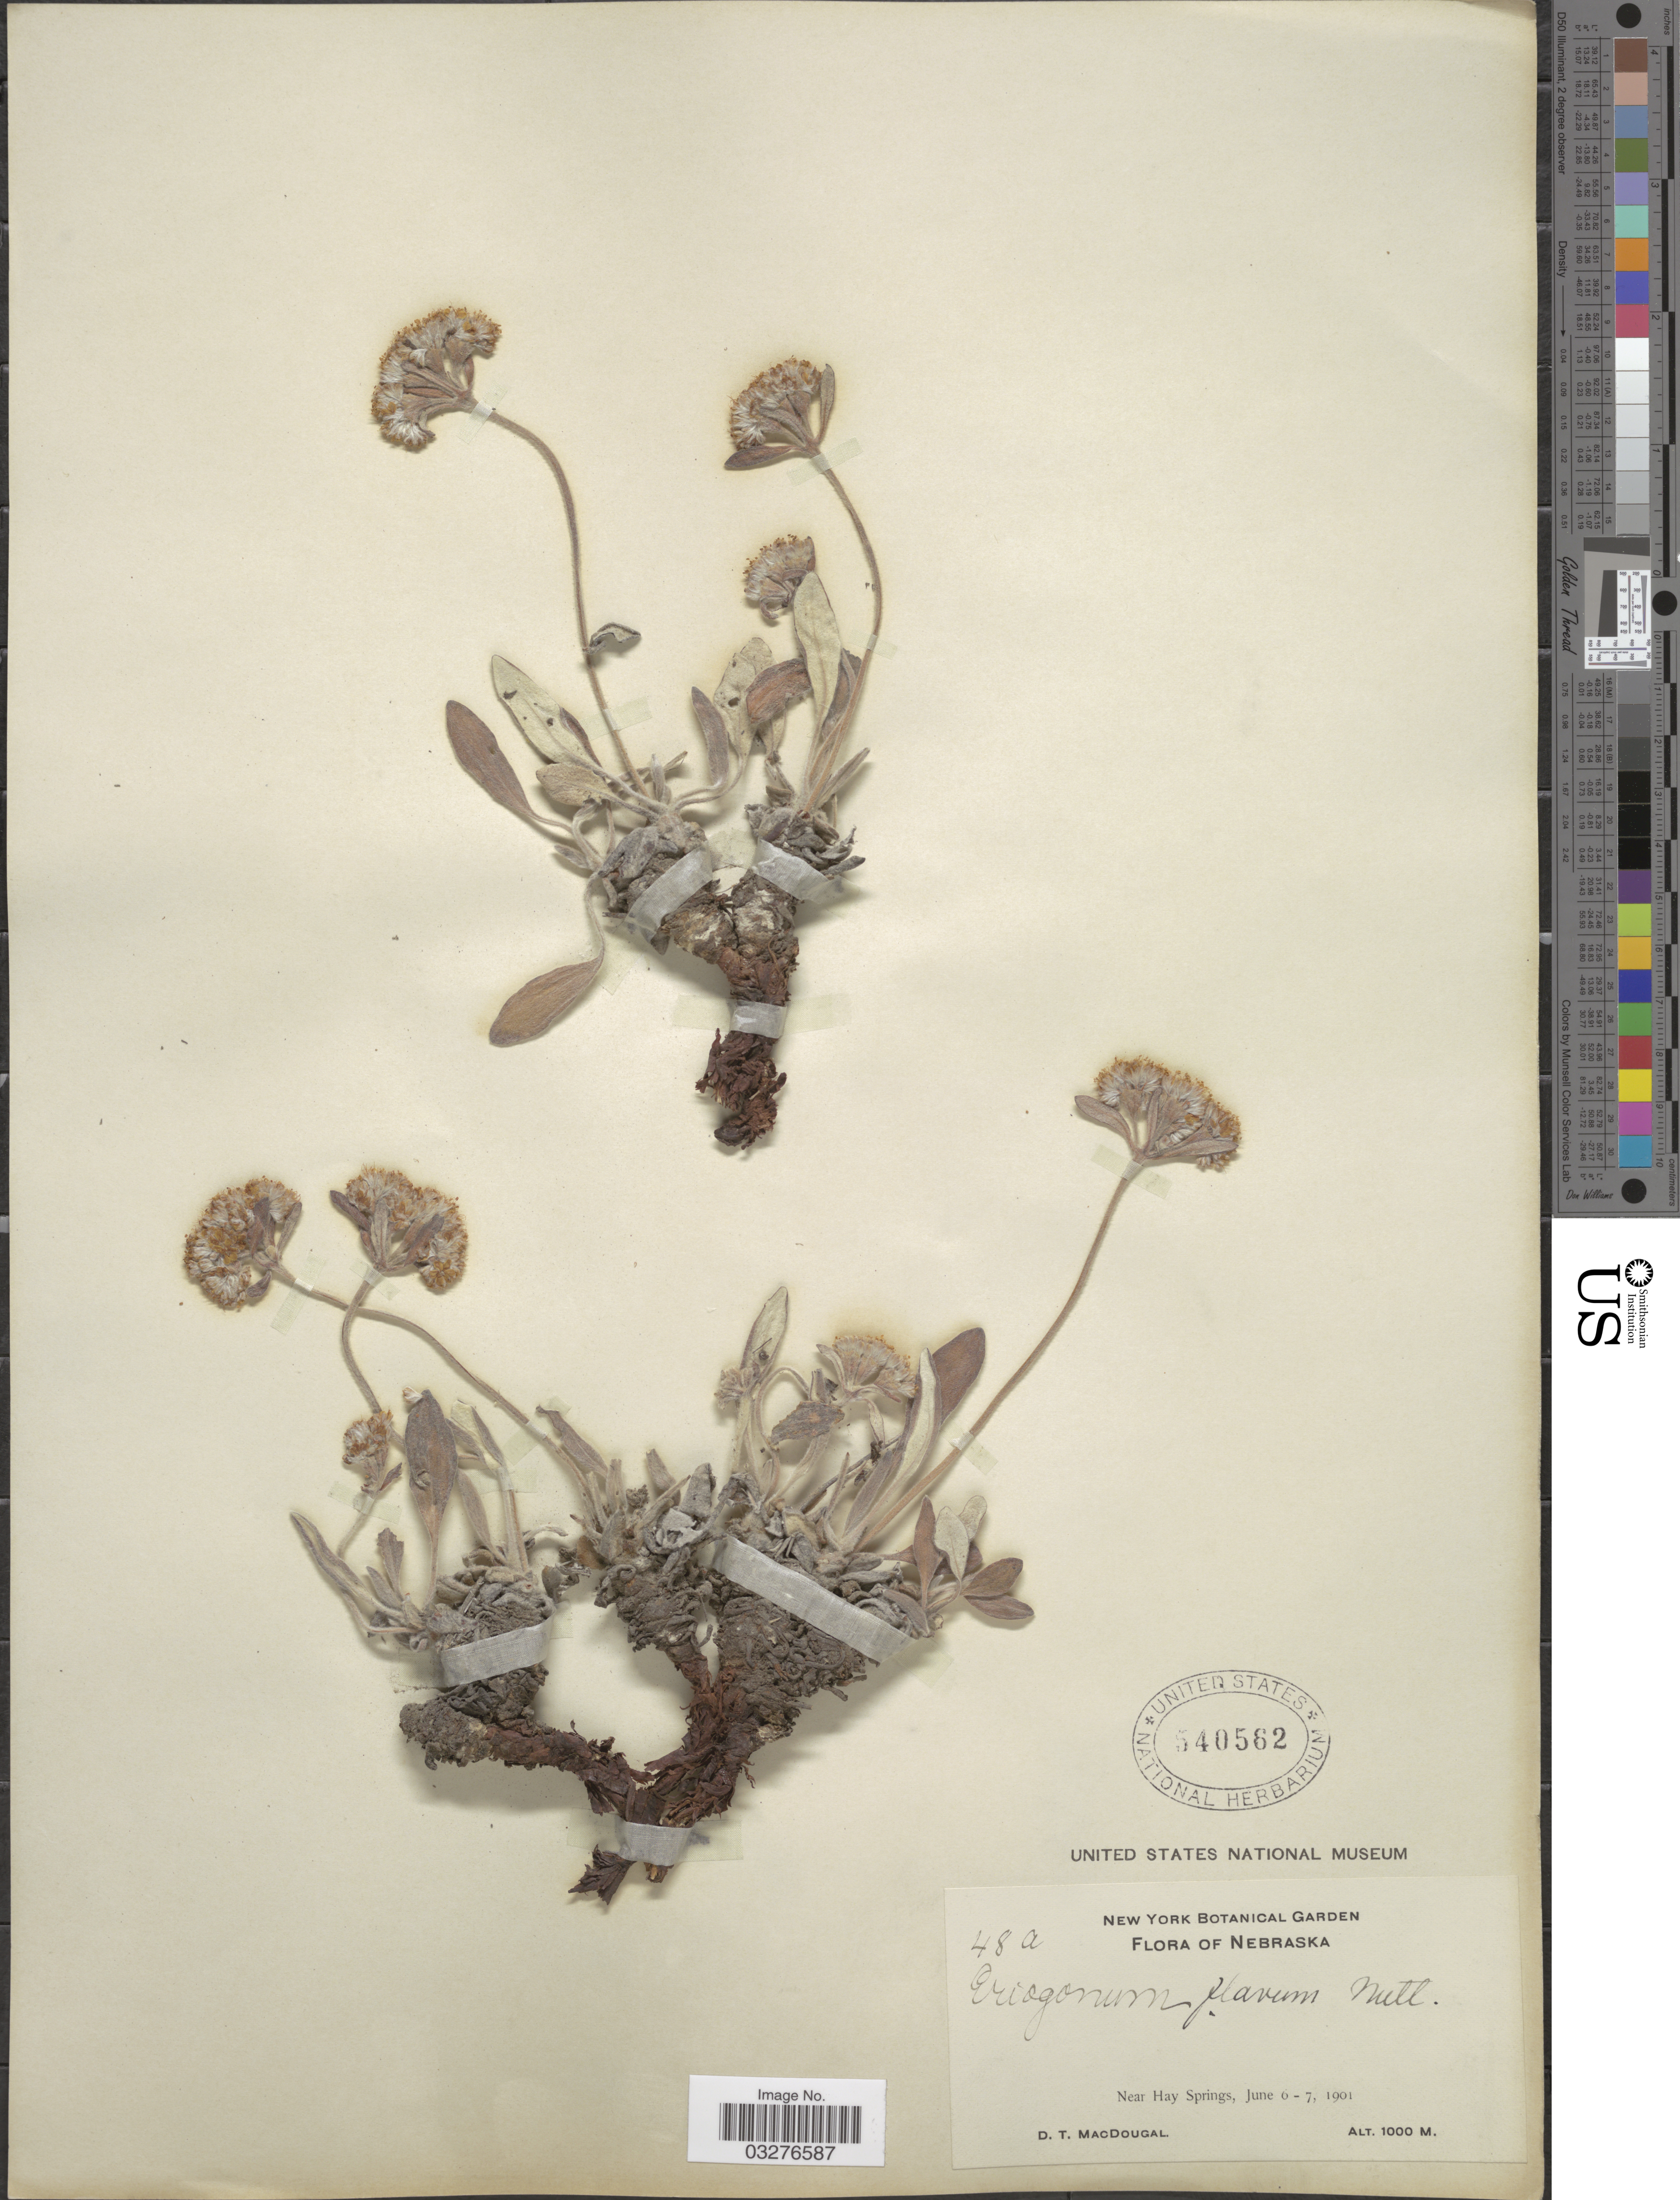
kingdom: Plantae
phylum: Tracheophyta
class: Magnoliopsida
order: Caryophyllales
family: Polygonaceae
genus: Eriogonum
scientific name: Eriogonum flavum var. flavum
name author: Nutt. ex Benth.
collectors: D. T. MacDougal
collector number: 48a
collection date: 1901-06-06/1901-06-07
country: United States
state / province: Nebraska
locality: Near Hay Springs.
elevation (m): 1000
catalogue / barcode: US 540562